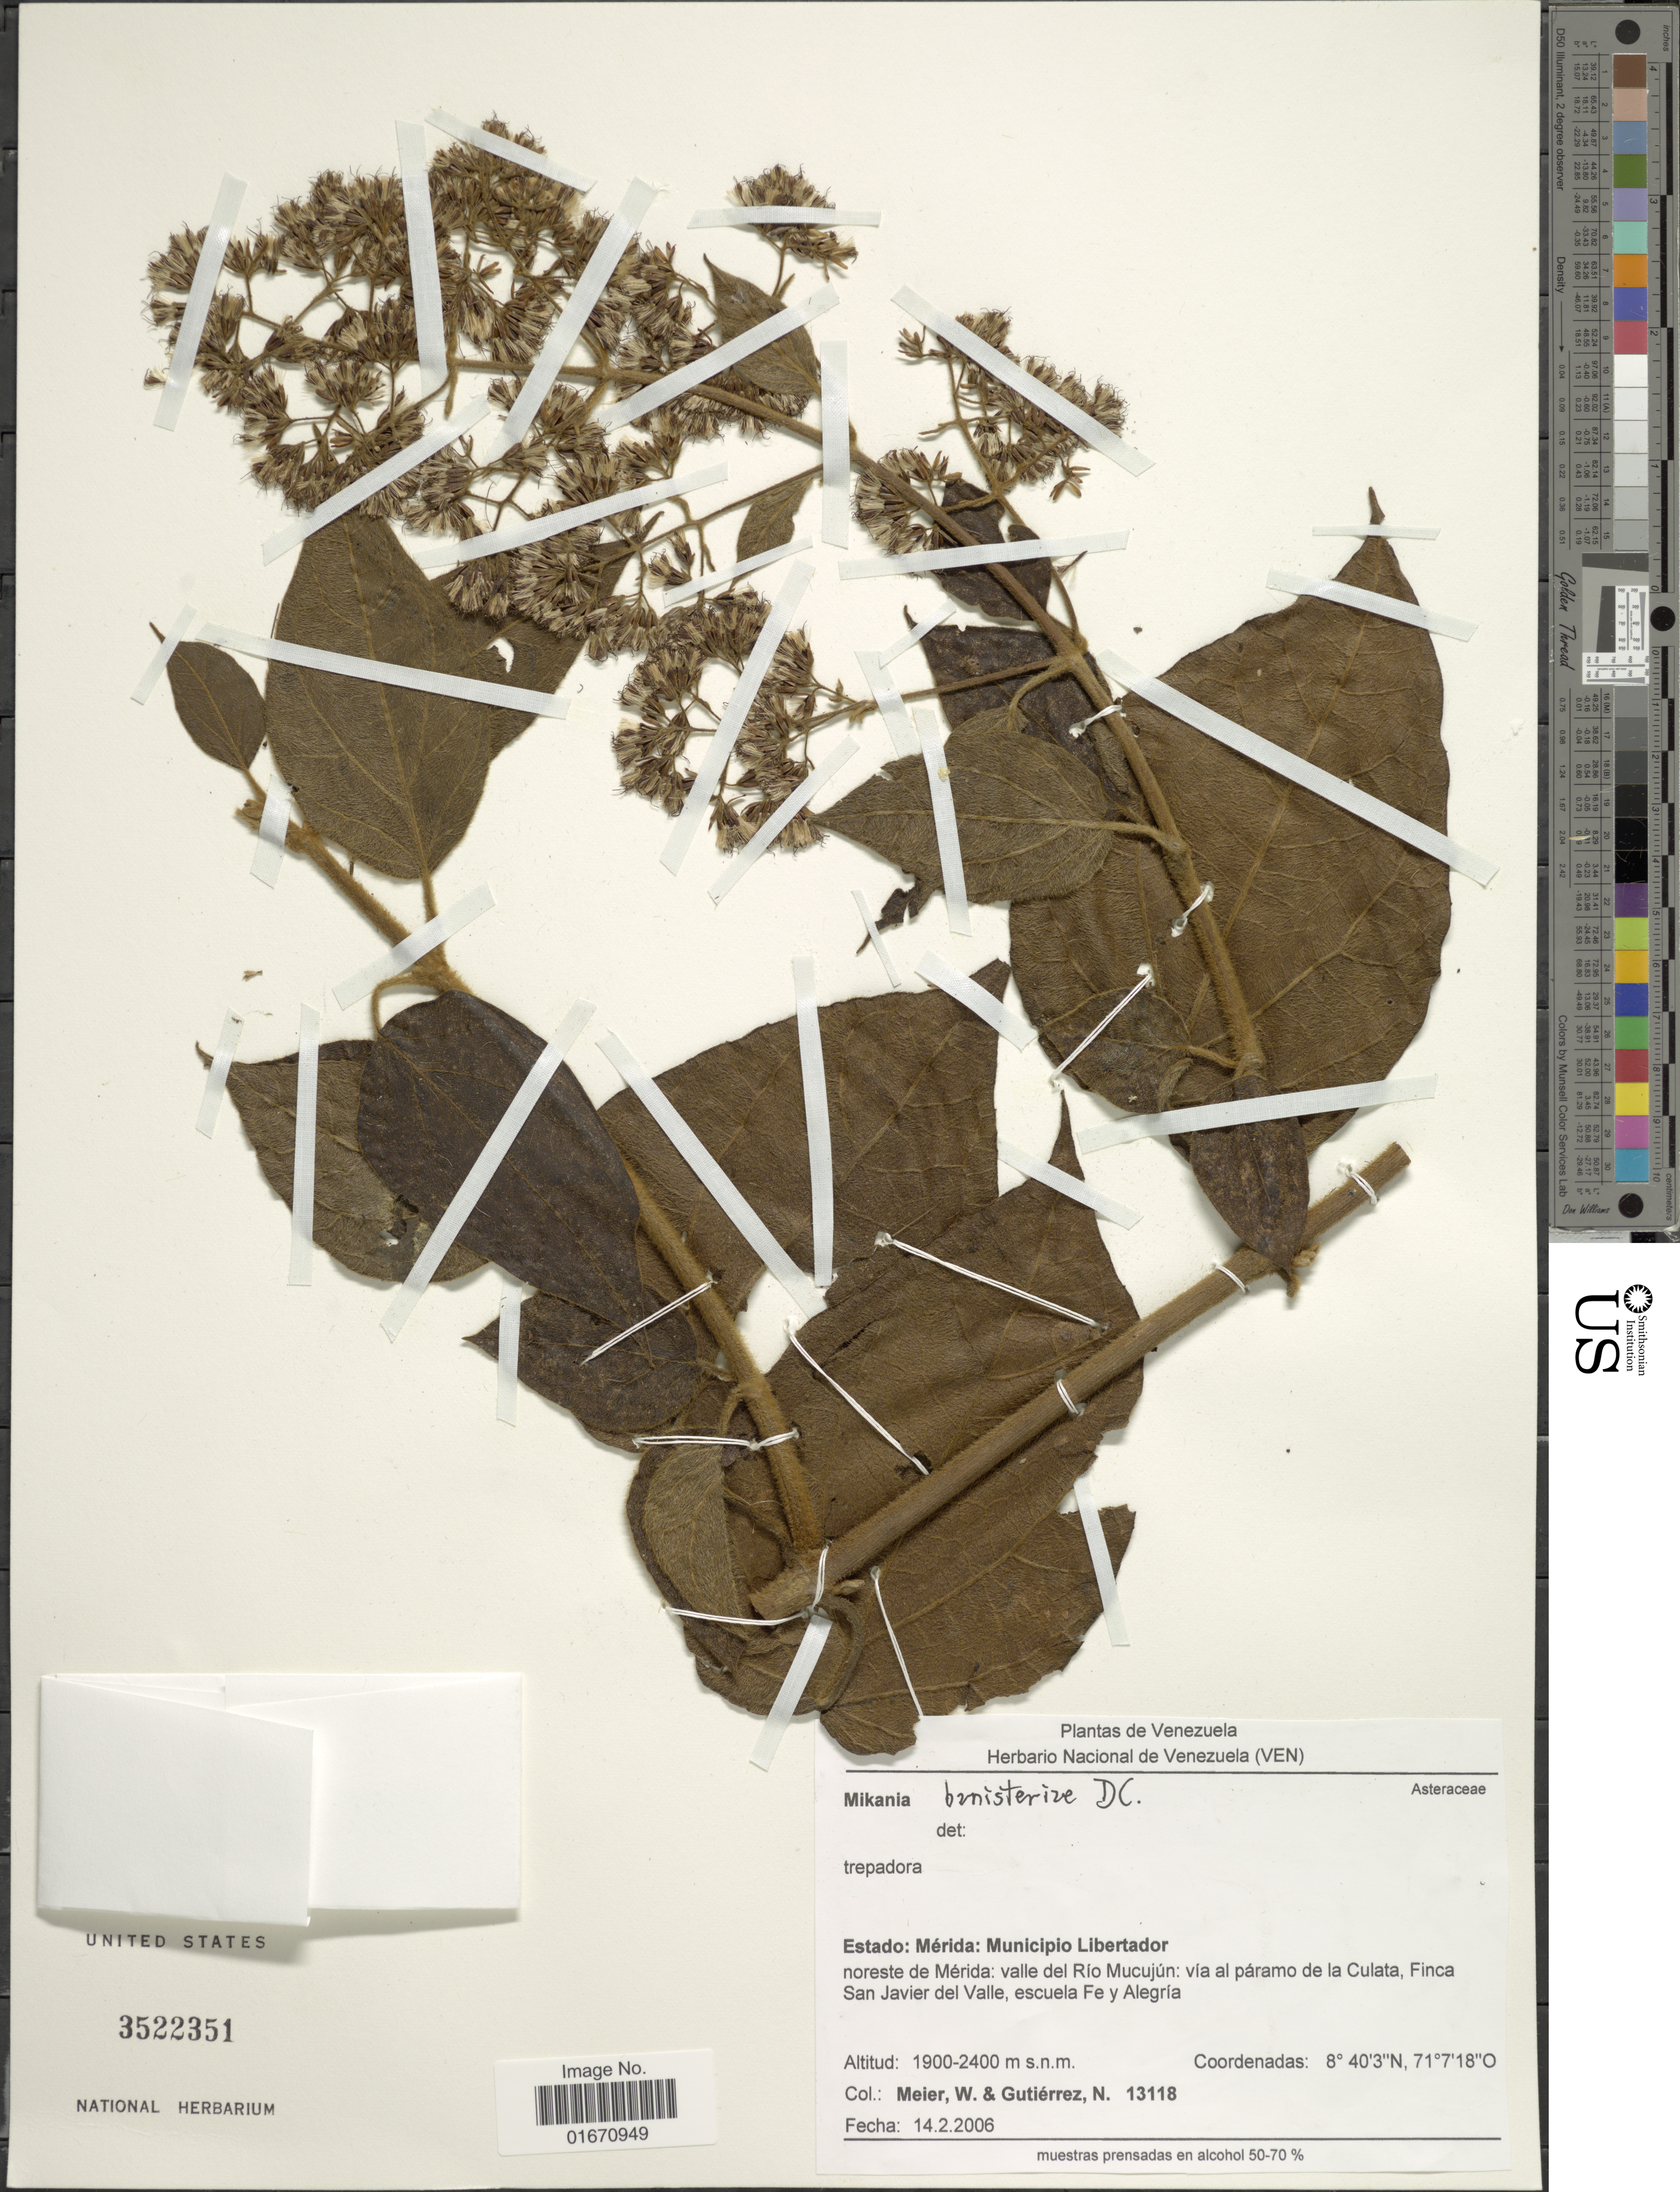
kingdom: Plantae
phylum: Tracheophyta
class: Magnoliopsida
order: Asterales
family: Asteraceae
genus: Mikania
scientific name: Mikania banisteriae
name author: DC.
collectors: W. Meier & N. Gutierrez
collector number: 13118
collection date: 2006-02-14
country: Venezuela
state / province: Mérida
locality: Municipio Libertador, noreste de Merida, valle del Rio Mucujun, via al paramo de la Culata, Finca San Javier del Valle, escuela Fe y Alegria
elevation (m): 1900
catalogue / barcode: US 3522351